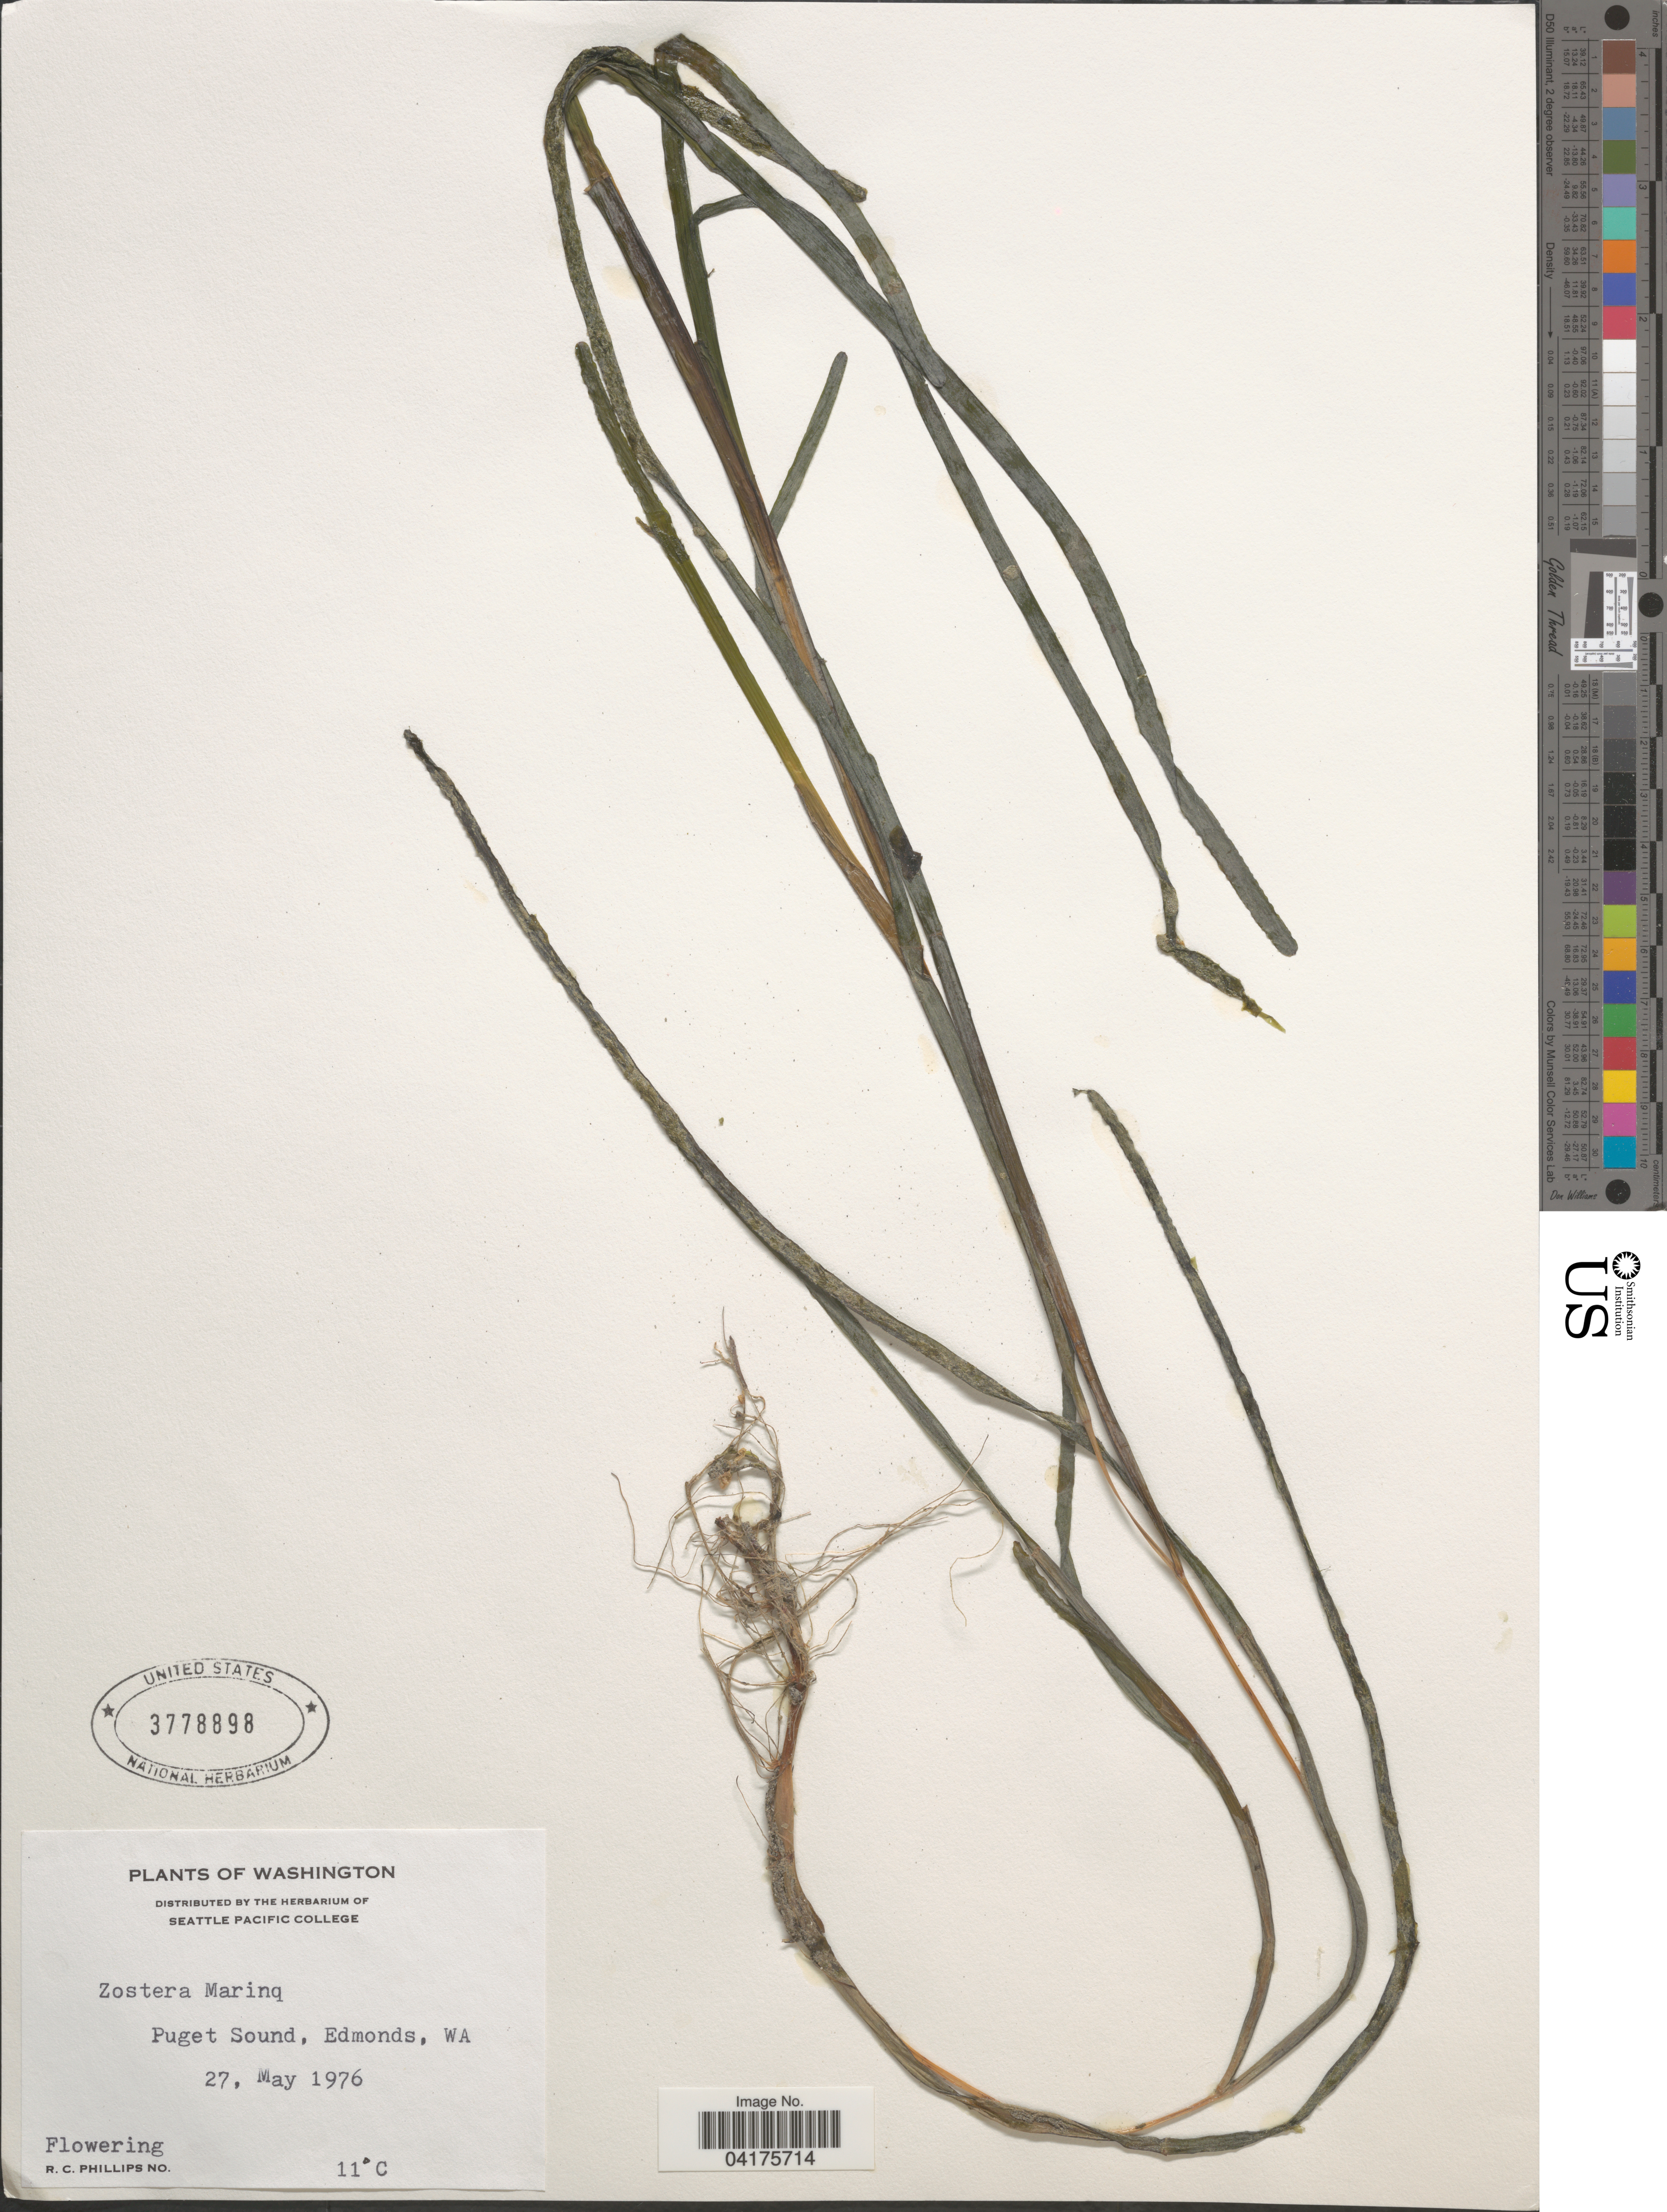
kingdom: Plantae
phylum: Tracheophyta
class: Liliopsida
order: Alismatales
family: Zosteraceae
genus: Zostera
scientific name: Zostera marina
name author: L.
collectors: R. C. Phillips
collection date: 1976-05-27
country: United States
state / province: Washington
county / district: King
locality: Puget Sound, Edmonds.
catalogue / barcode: US 3778898